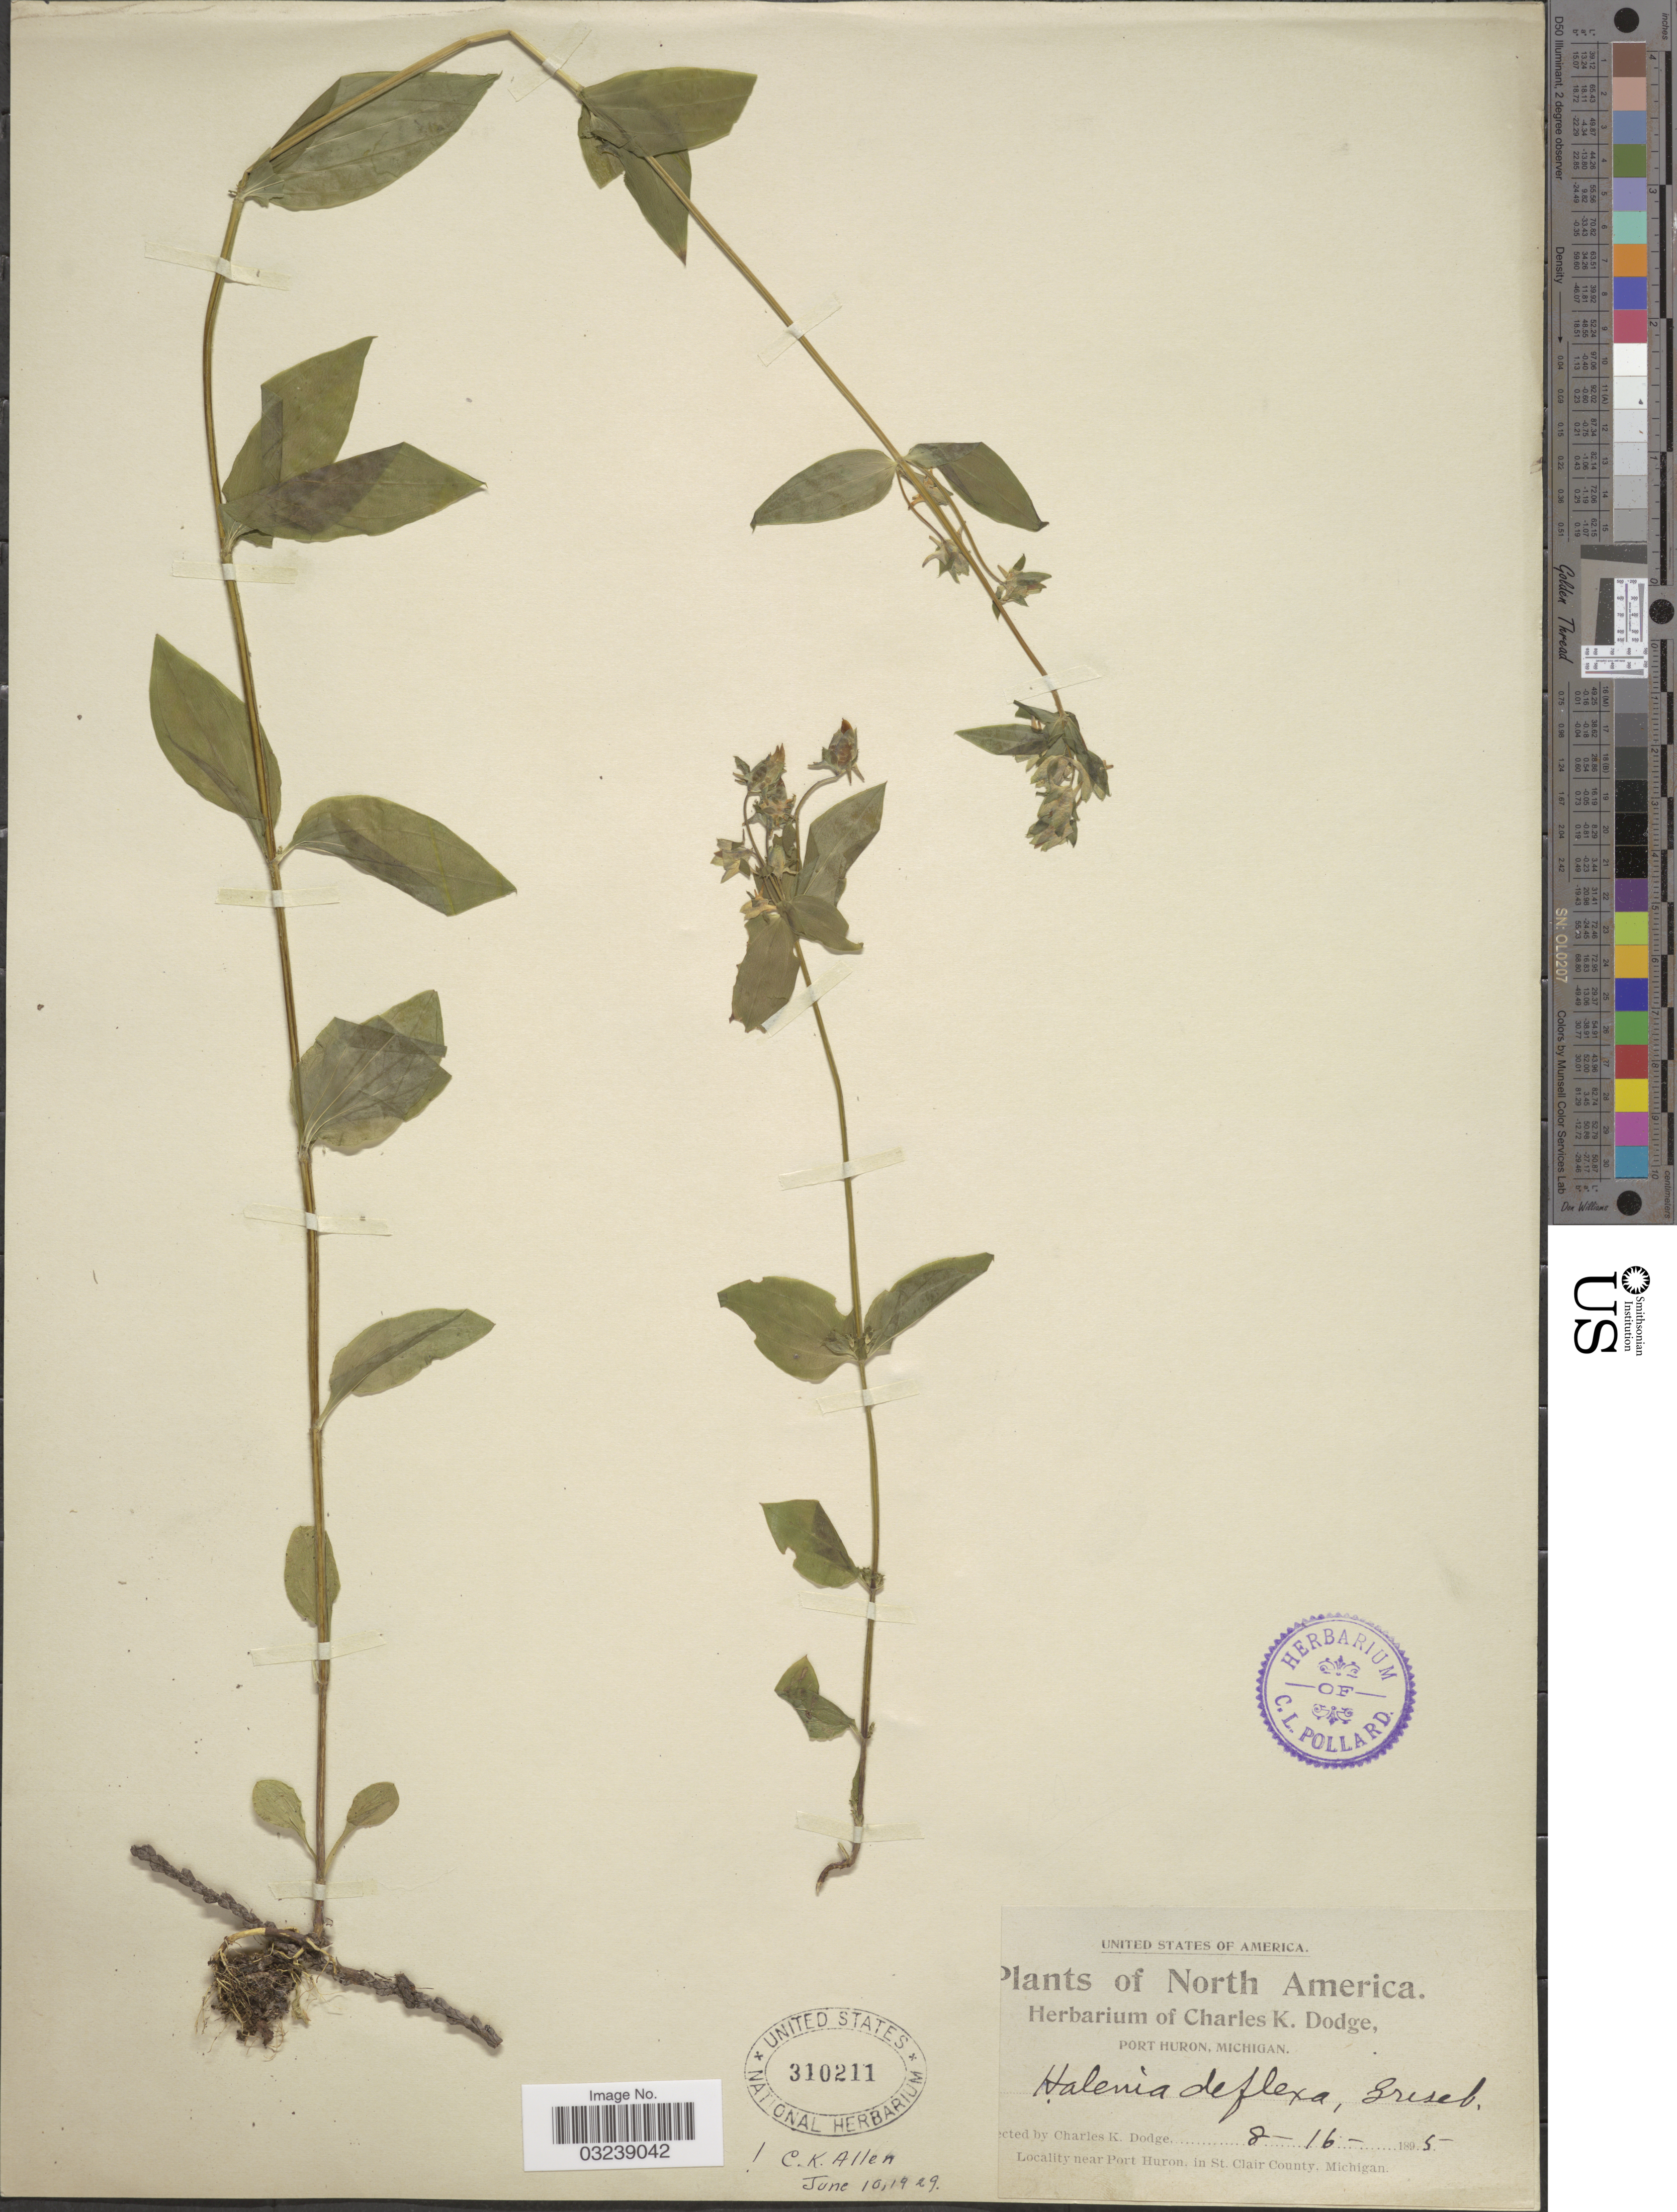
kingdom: Plantae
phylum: Tracheophyta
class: Magnoliopsida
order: Gentianales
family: Gentianaceae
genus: Halenia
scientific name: Halenia deflexa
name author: (Sm.) Griseb.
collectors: C. K. Dodge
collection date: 1895-08-16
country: United States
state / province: Michigan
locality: Near Port Huron in St. Clair County.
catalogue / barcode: US 310211